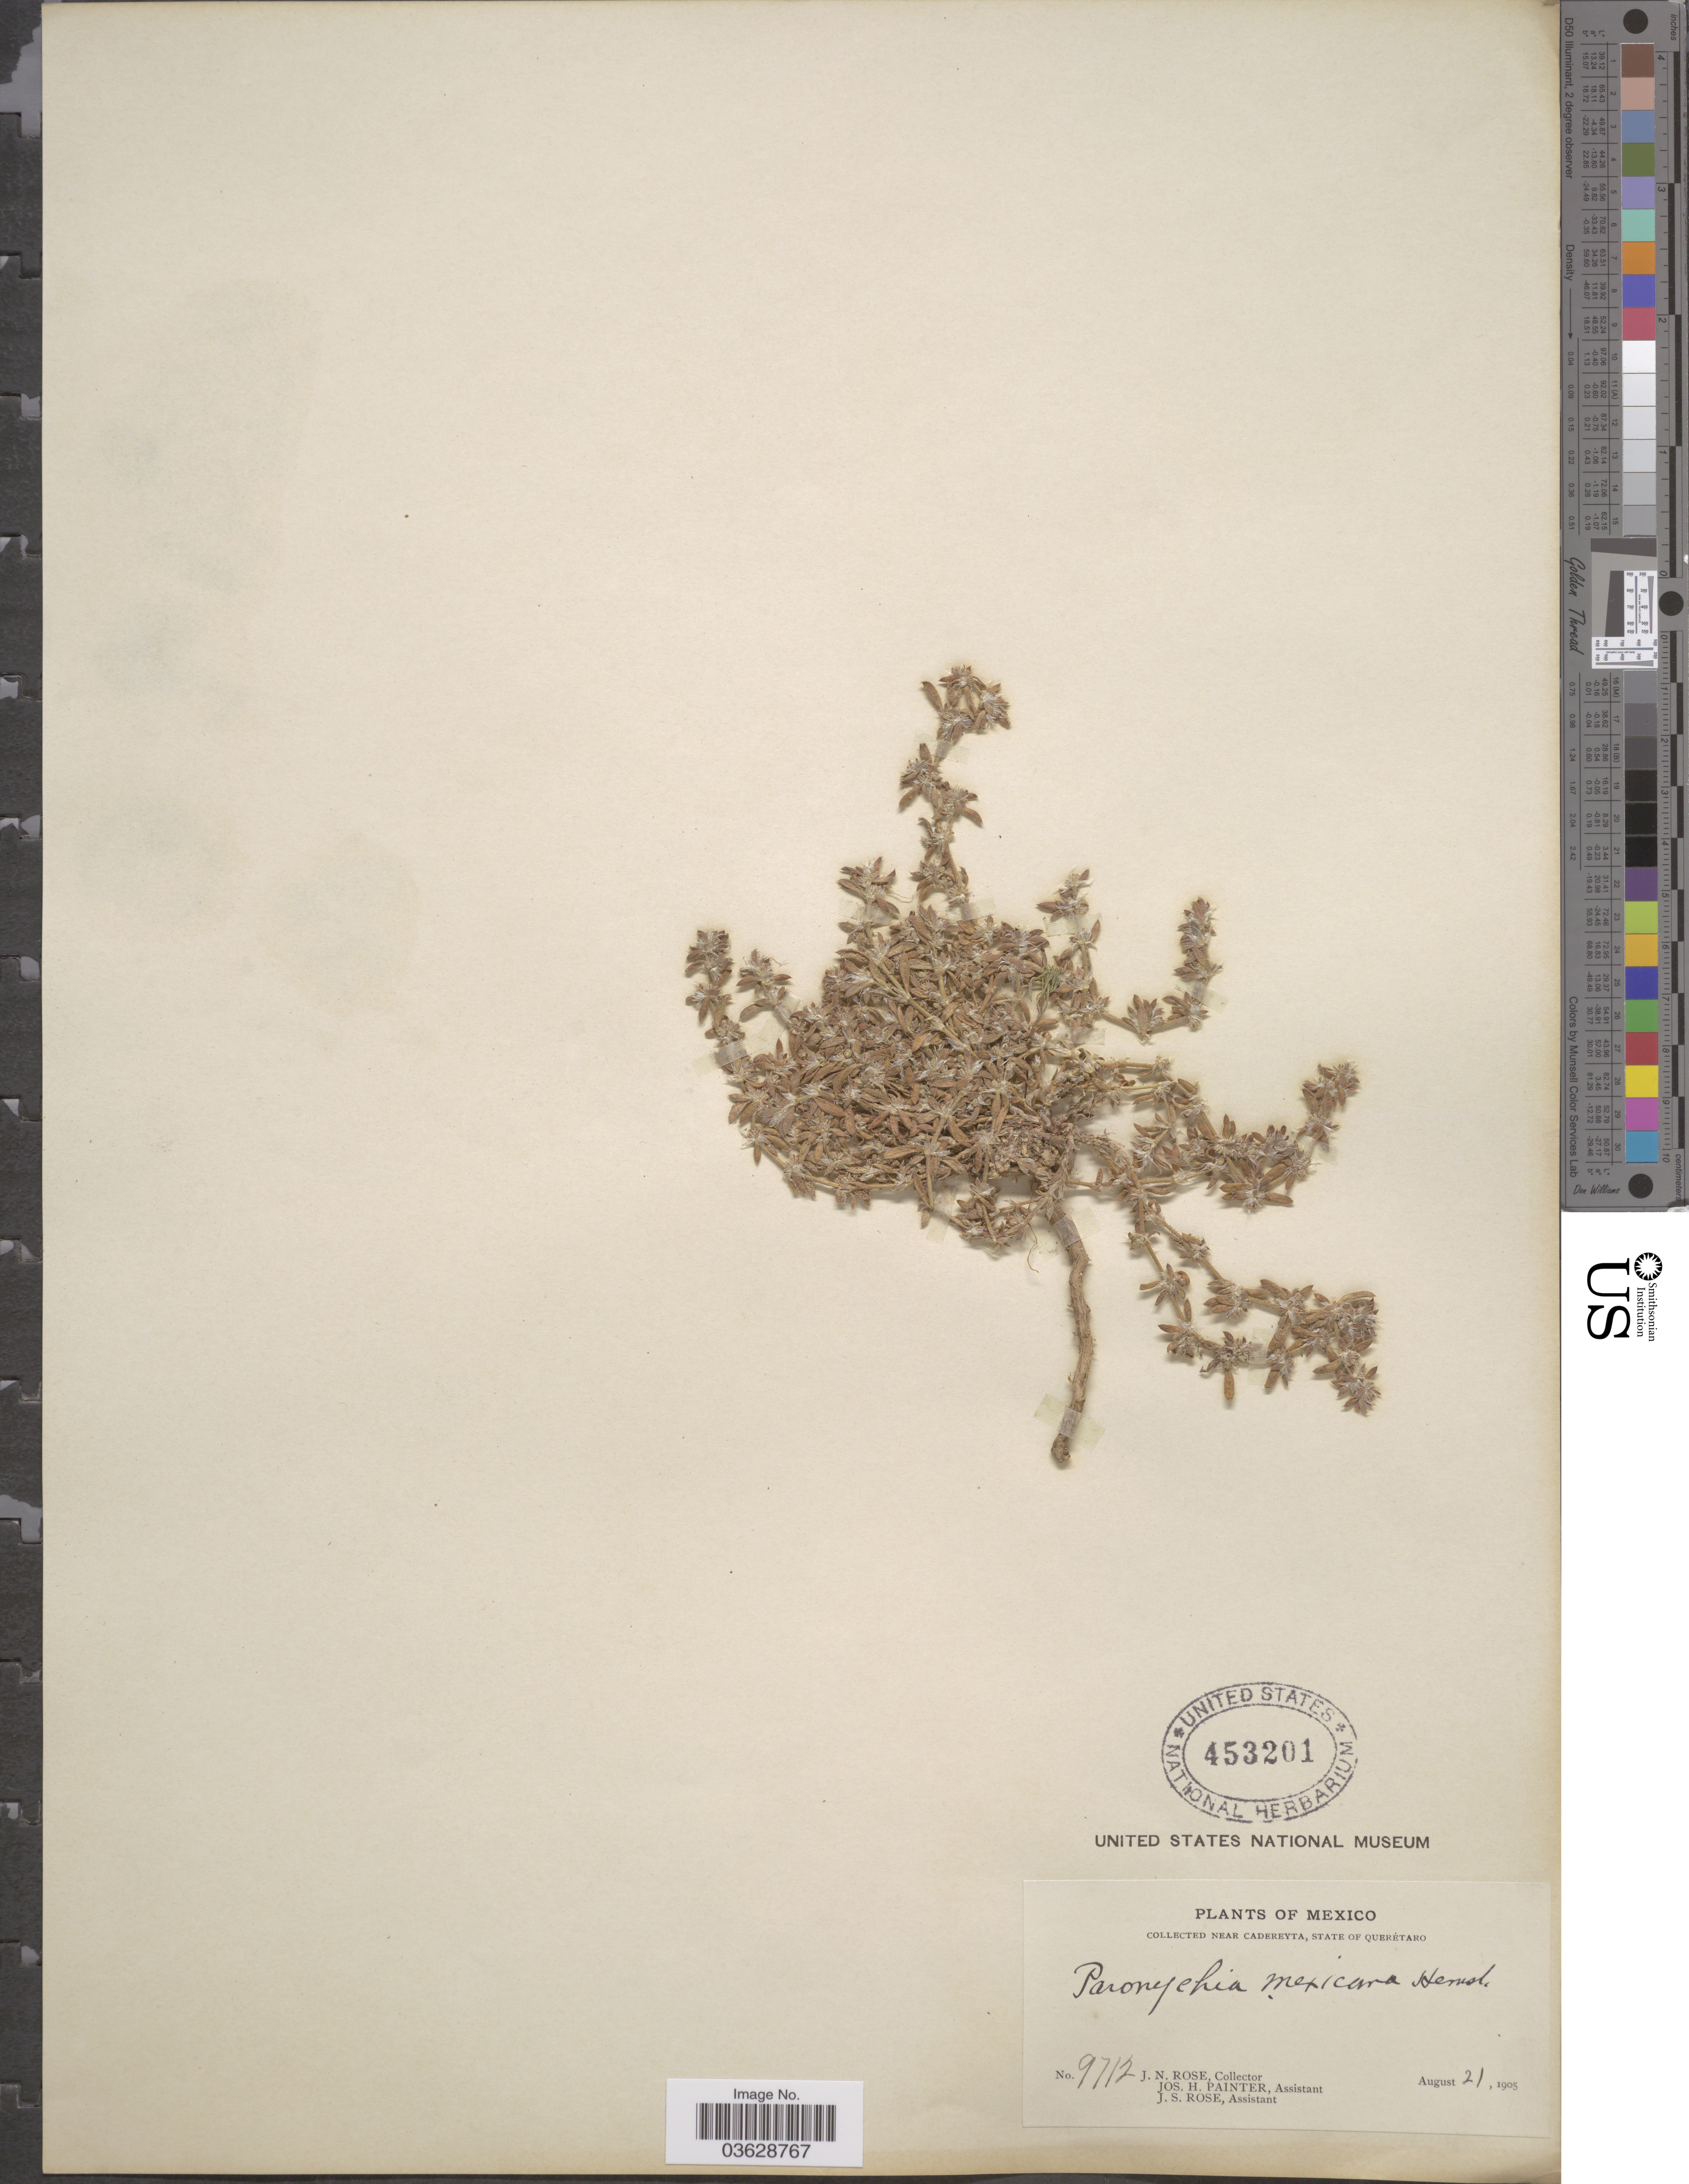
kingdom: Plantae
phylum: Tracheophyta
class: Magnoliopsida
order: Caryophyllales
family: Caryophyllaceae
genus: Paronychia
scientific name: Paronychia mexicana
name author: Hemsl.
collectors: J. N. Rose, J. H. Painter & J. S. Rose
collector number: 9712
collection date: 1905-08-21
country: Mexico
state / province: Querétaro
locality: Near Cadereyta.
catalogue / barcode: US 453201